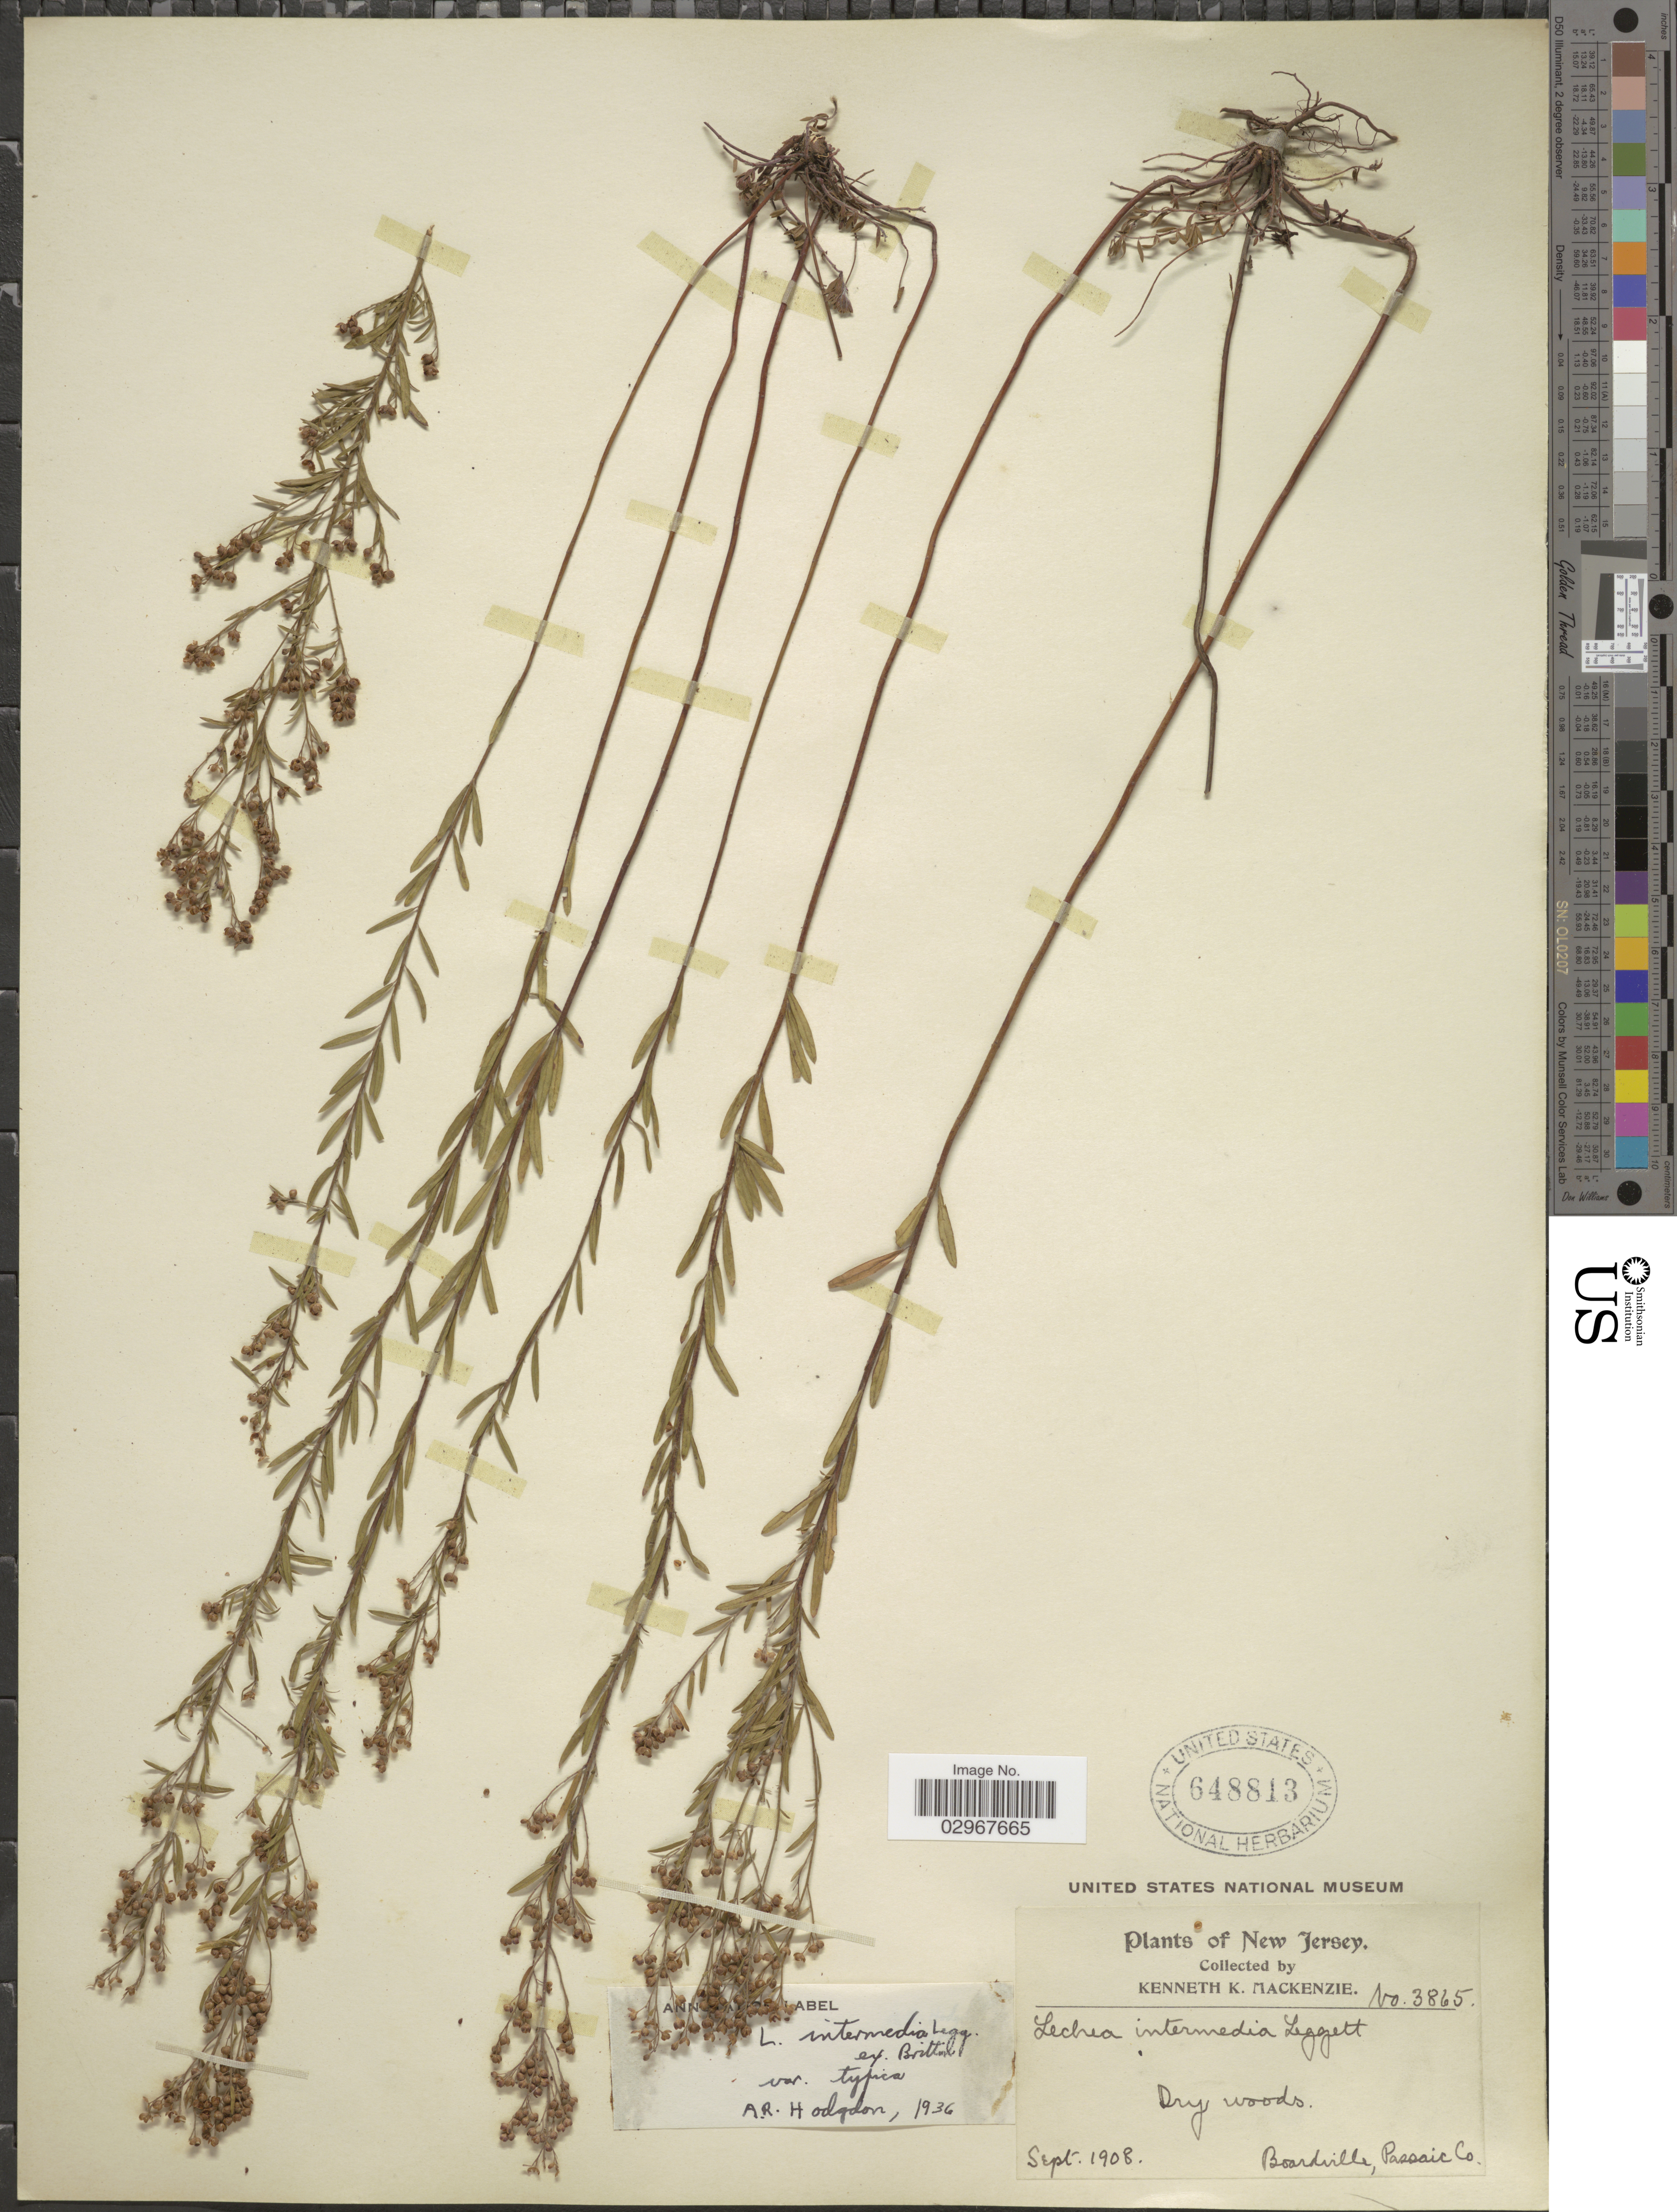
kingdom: Plantae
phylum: Tracheophyta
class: Magnoliopsida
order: Malvales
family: Cistaceae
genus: Lechea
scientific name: Lechea intermedia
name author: Legg. ex Britton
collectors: K. K. Mackenzie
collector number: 3865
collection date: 1908-09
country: United States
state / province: New Jersey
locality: Boardville, Passaic Co.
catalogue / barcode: US 648813